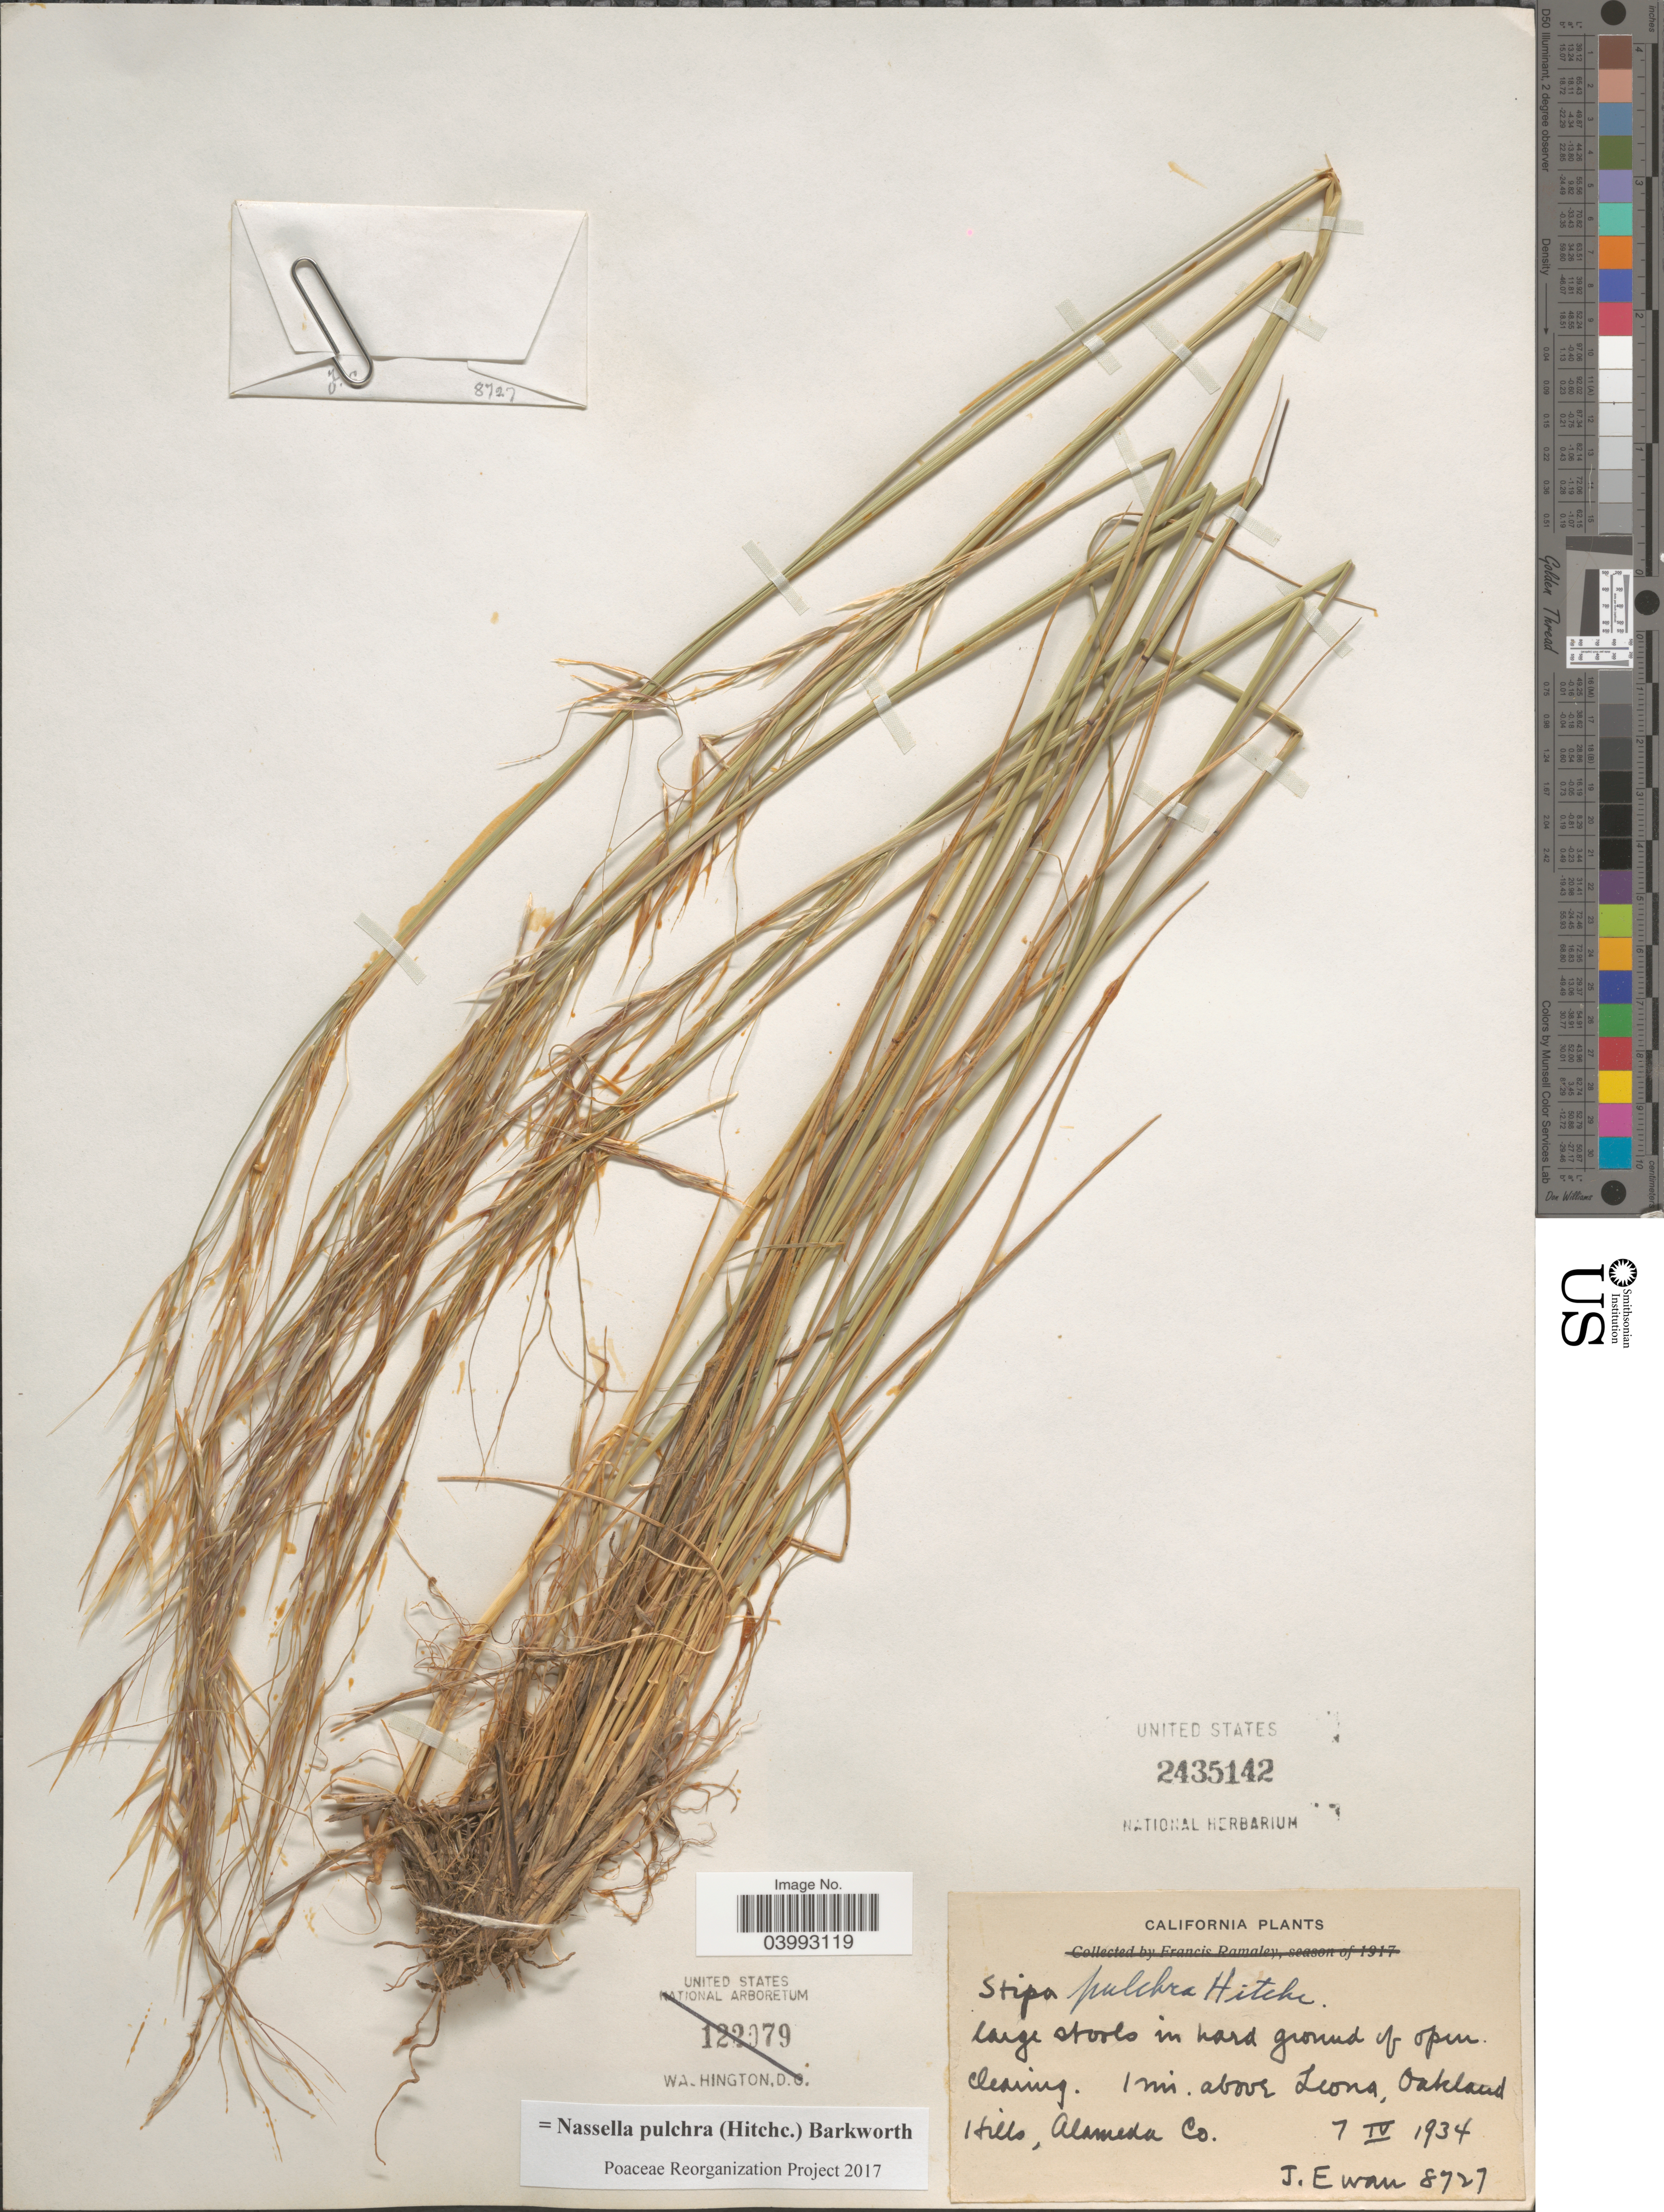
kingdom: Plantae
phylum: Tracheophyta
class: Liliopsida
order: Poales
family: Poaceae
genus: Nassella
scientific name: Nassella pulchra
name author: (Hitchc.) Barkworth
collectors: J. A. Ewan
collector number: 8727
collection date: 1934-04-07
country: United States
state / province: California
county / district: Alameda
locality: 1 mi. above Leona, Oakland Hills, Alameda Co.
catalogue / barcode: US 2435142